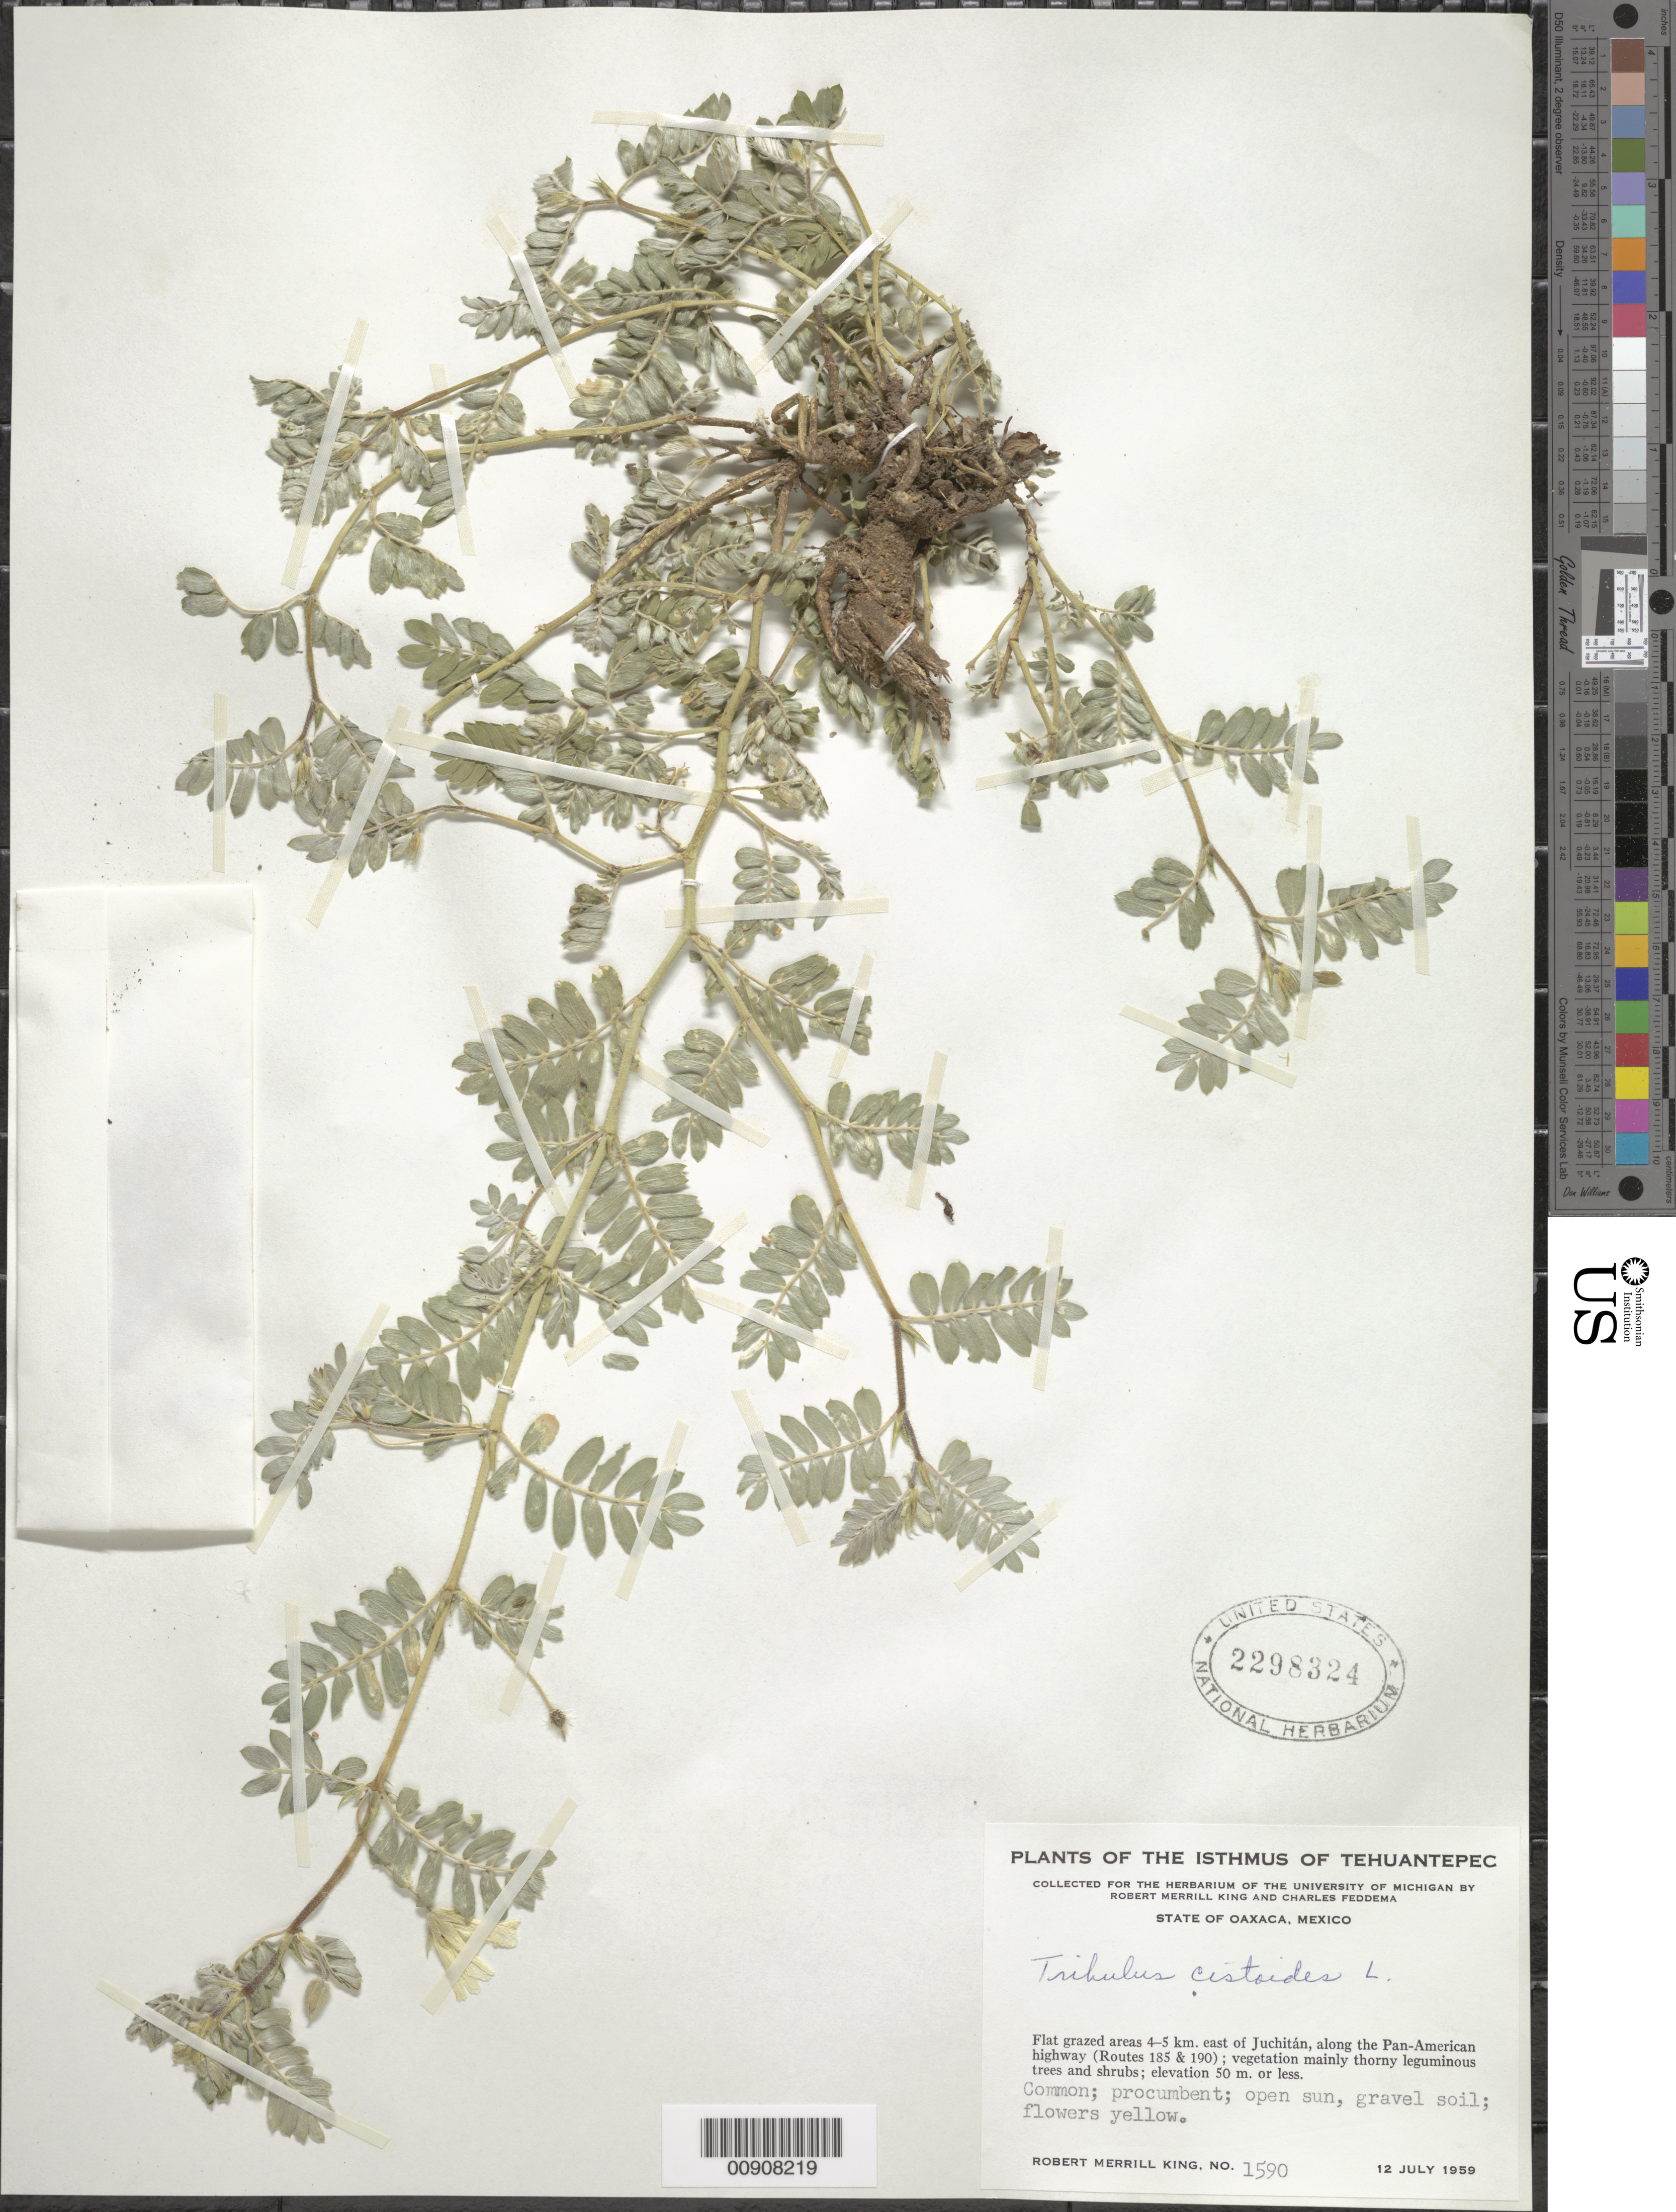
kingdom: Plantae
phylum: Tracheophyta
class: Magnoliopsida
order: Zygophyllales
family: Zygophyllaceae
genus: Tribulus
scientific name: Tribulus cistoides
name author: L.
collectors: R. M. King & C. Feddema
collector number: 1590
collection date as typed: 12 Jul 1959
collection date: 1959-07-12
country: Mexico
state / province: Oaxaca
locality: Oaxaca: Flat grazed areas 4-5 km. east of Juchitán, along the Pan-American highway (Routes 185 & 190).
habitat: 0pen sun, gravel soil. Vegetation mainly thorny leguminous trees and shrubs.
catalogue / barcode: US 2298324